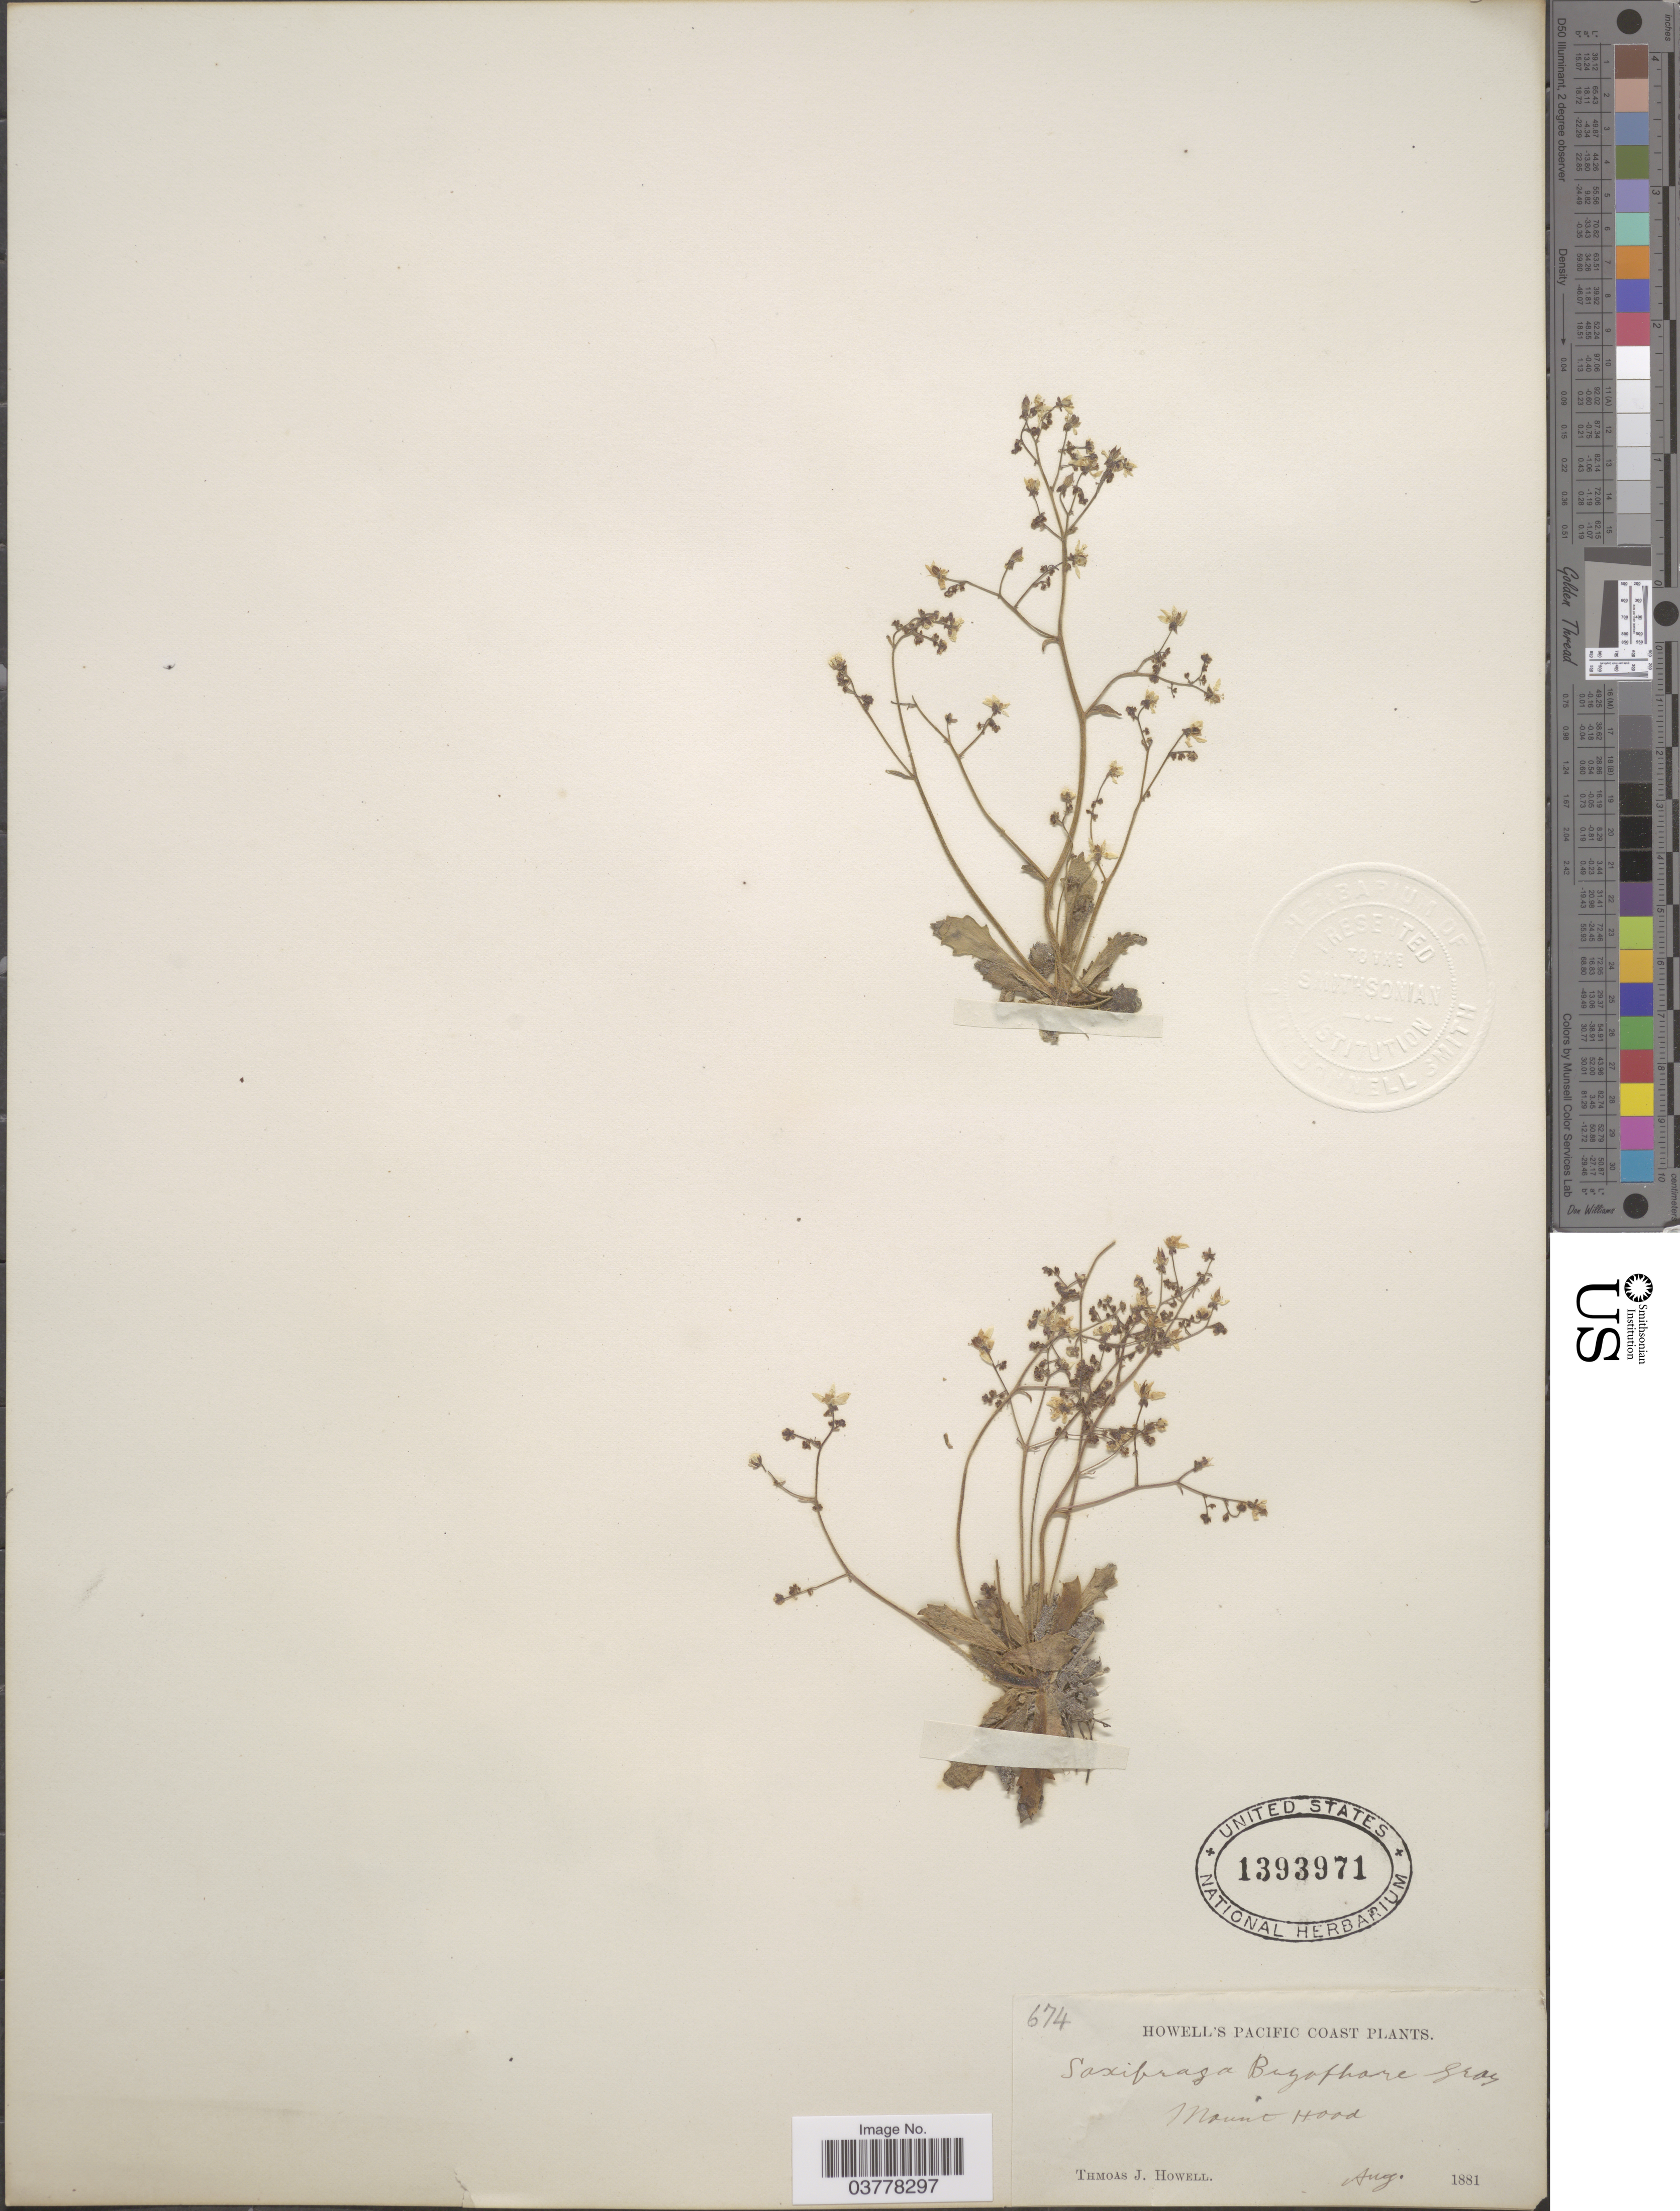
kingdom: Plantae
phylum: Tracheophyta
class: Magnoliopsida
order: Saxifragales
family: Saxifragaceae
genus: Micranthes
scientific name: Micranthes bryophora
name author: (A. Gray) Brouillet & Gornall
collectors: T. J. Howell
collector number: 674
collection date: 1881-08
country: United States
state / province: Oregon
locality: Pacific Coast. Mount Hood.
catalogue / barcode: US 1393971